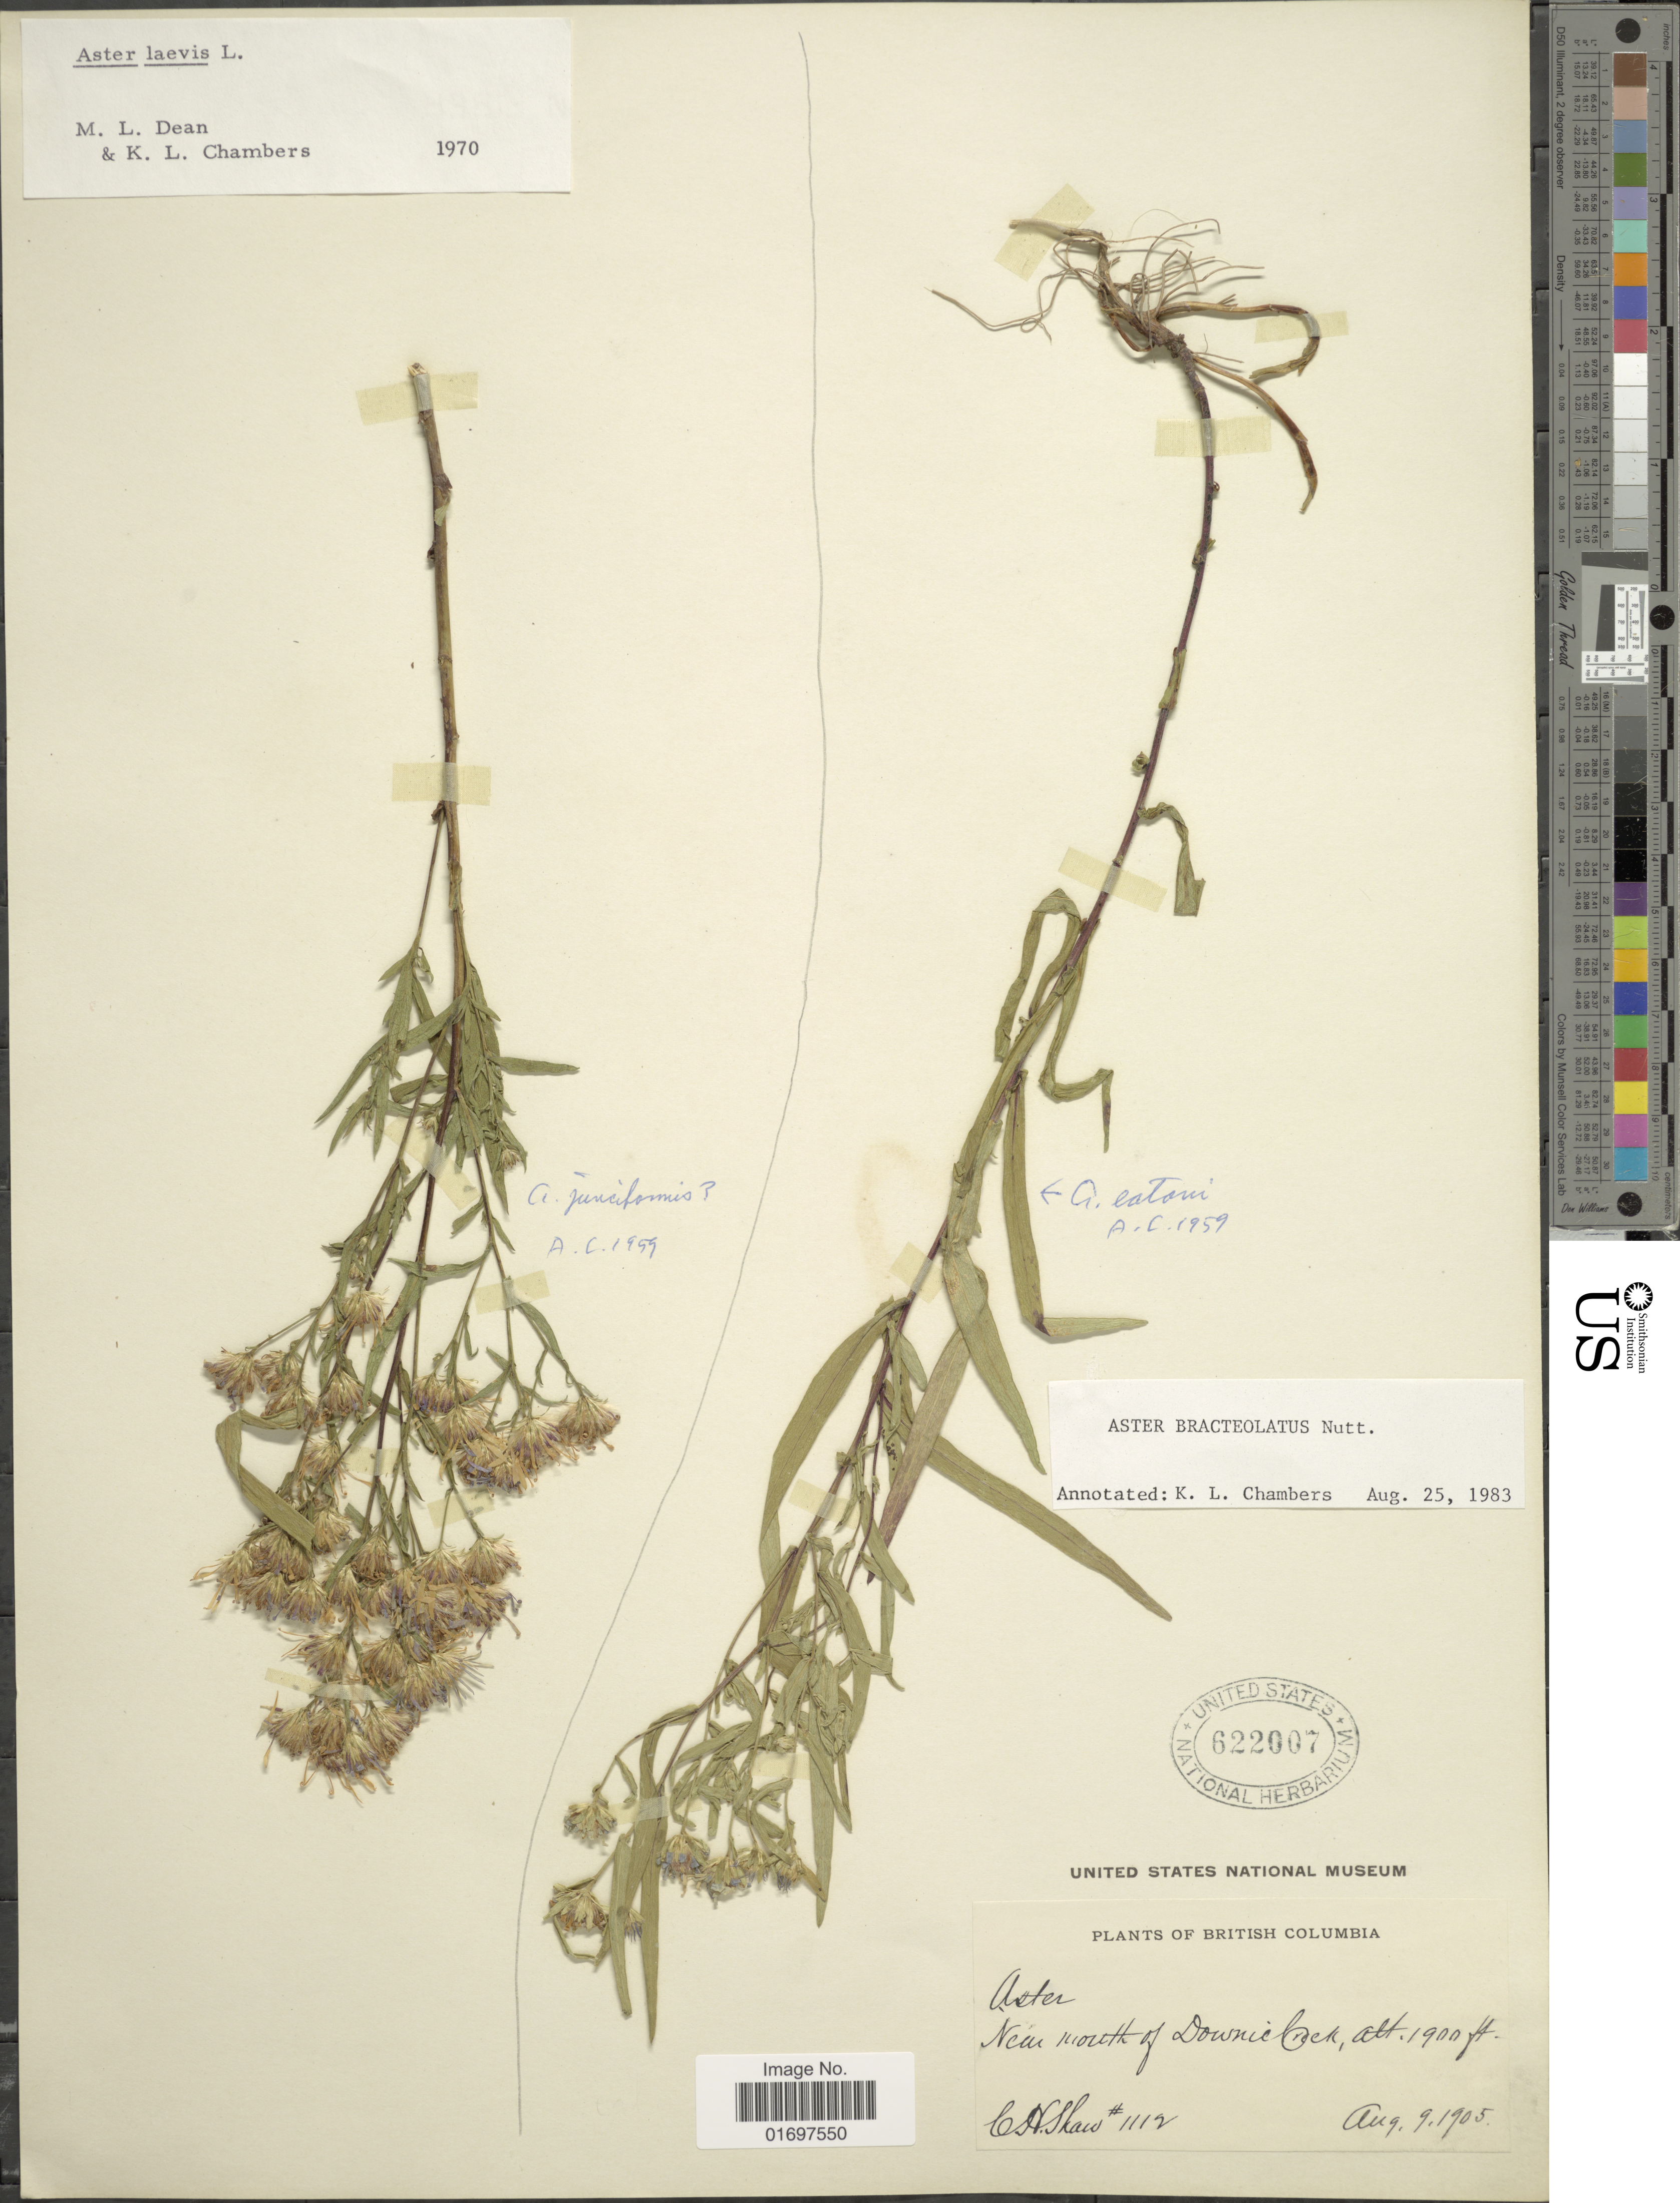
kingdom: Plantae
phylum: Tracheophyta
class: Magnoliopsida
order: Asterales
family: Asteraceae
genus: Symphyotrichum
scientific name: Symphyotrichum bracteolatum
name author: (Nutt.) G.L. Nesom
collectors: C. H. Shaw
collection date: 1905-08-09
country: Canada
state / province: British Columbia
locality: Near mouth of Downie Creek.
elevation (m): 579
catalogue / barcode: US 622007